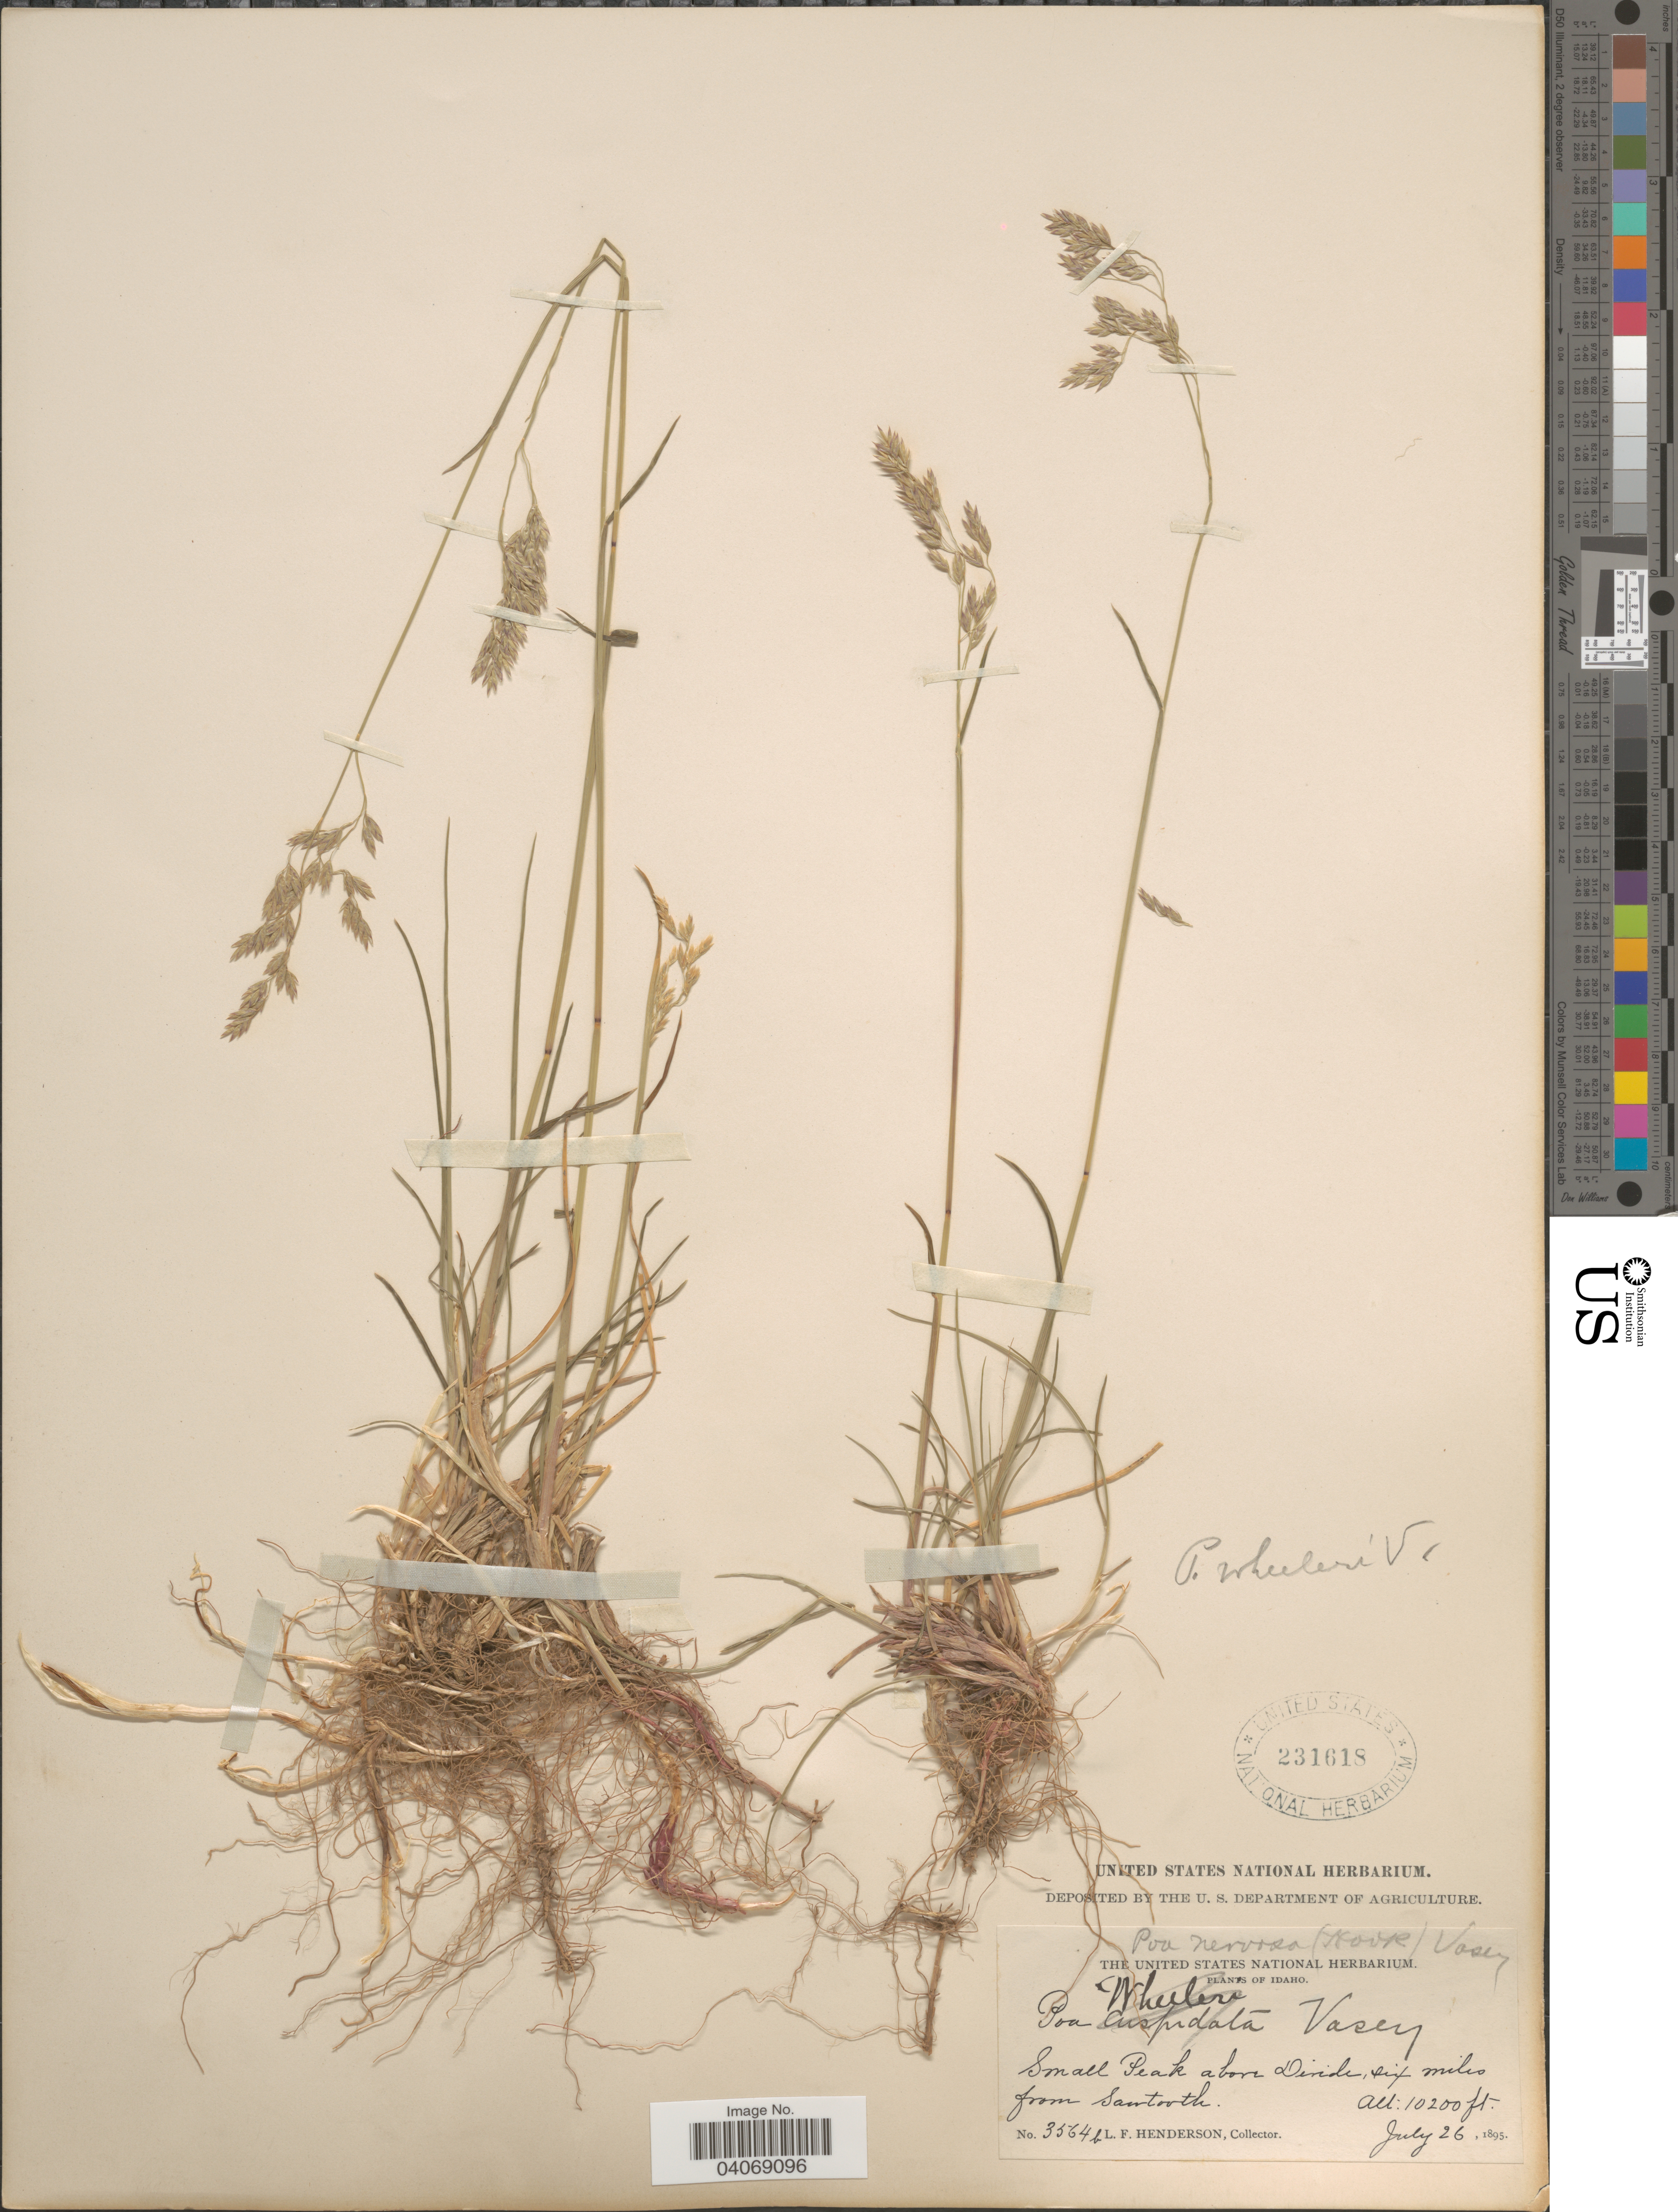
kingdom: Plantae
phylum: Tracheophyta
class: Liliopsida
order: Poales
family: Poaceae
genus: Poa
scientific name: Poa wheeleri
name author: Vasey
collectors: L. Henderson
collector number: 3564b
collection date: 1895-07-26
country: United States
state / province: Idaho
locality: Small Peak above Divide, six miles from Sawtooth.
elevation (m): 3109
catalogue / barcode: US 231618